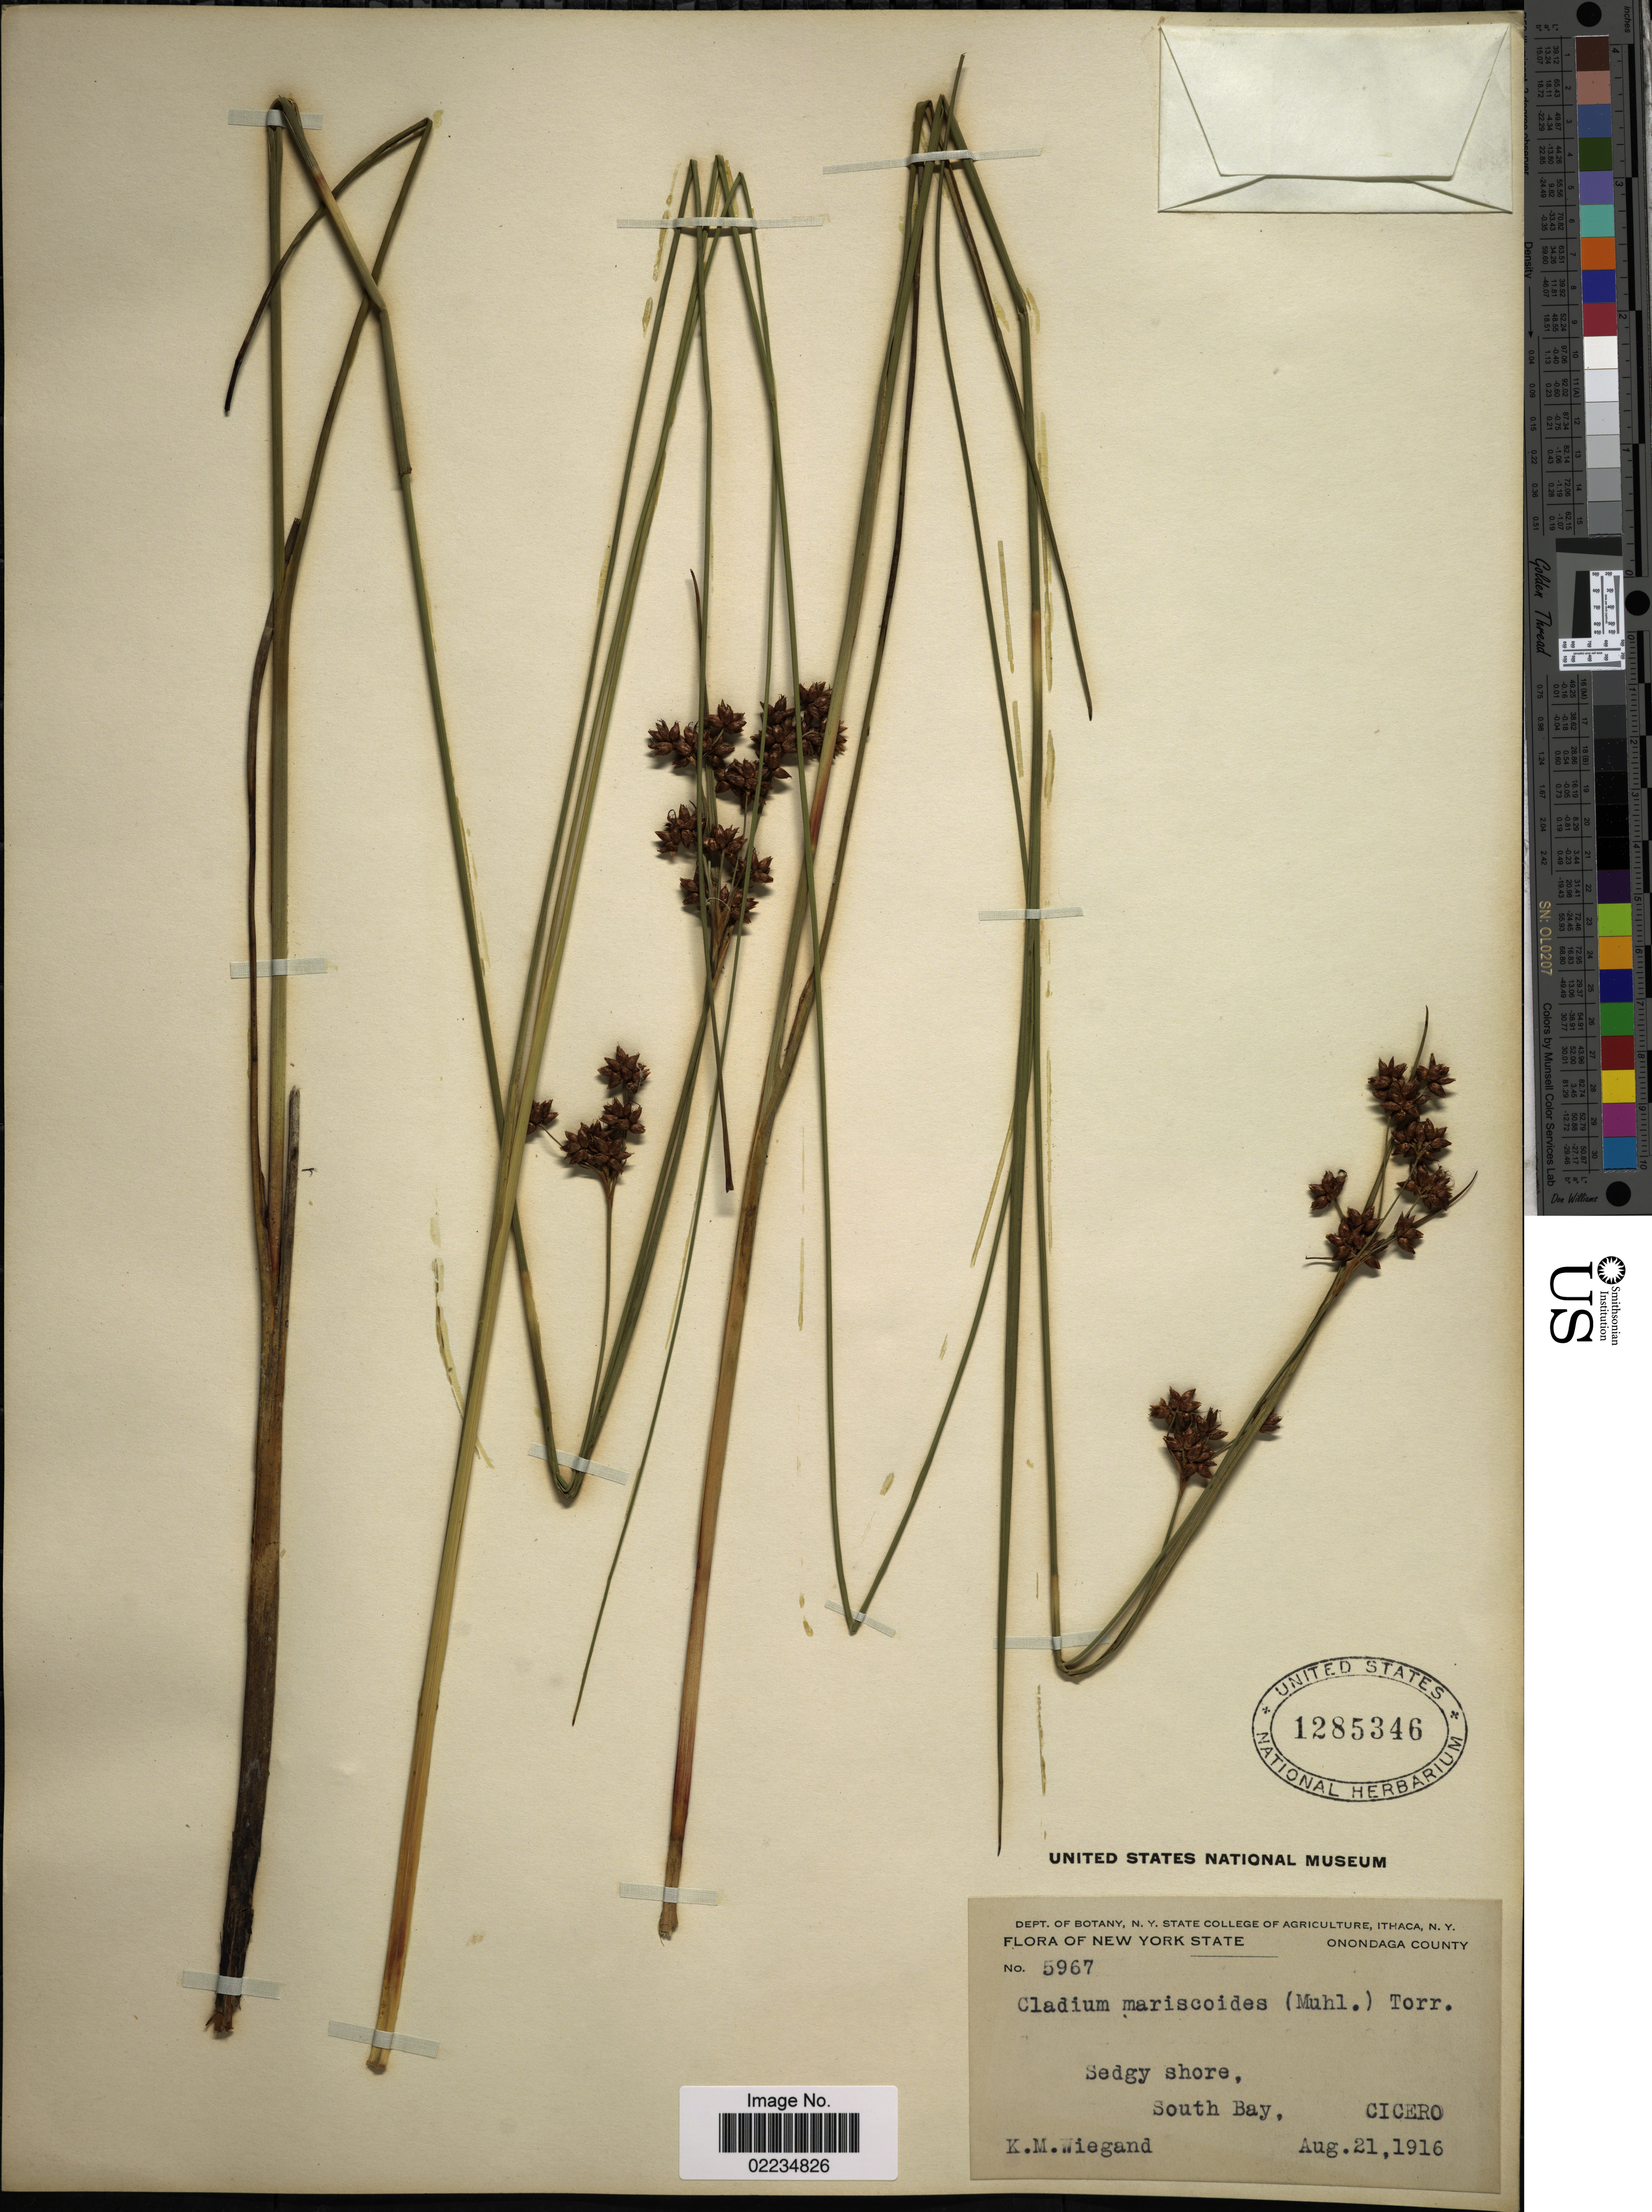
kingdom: Plantae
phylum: Tracheophyta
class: Liliopsida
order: Poales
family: Cyperaceae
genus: Cladium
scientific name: Cladium mariscoides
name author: (Muhl.) Torr.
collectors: K. M. Wiegand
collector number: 5967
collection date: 1916-08-21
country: United States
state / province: New York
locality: Onondaga County, South Bay, Cicero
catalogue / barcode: US 1285346